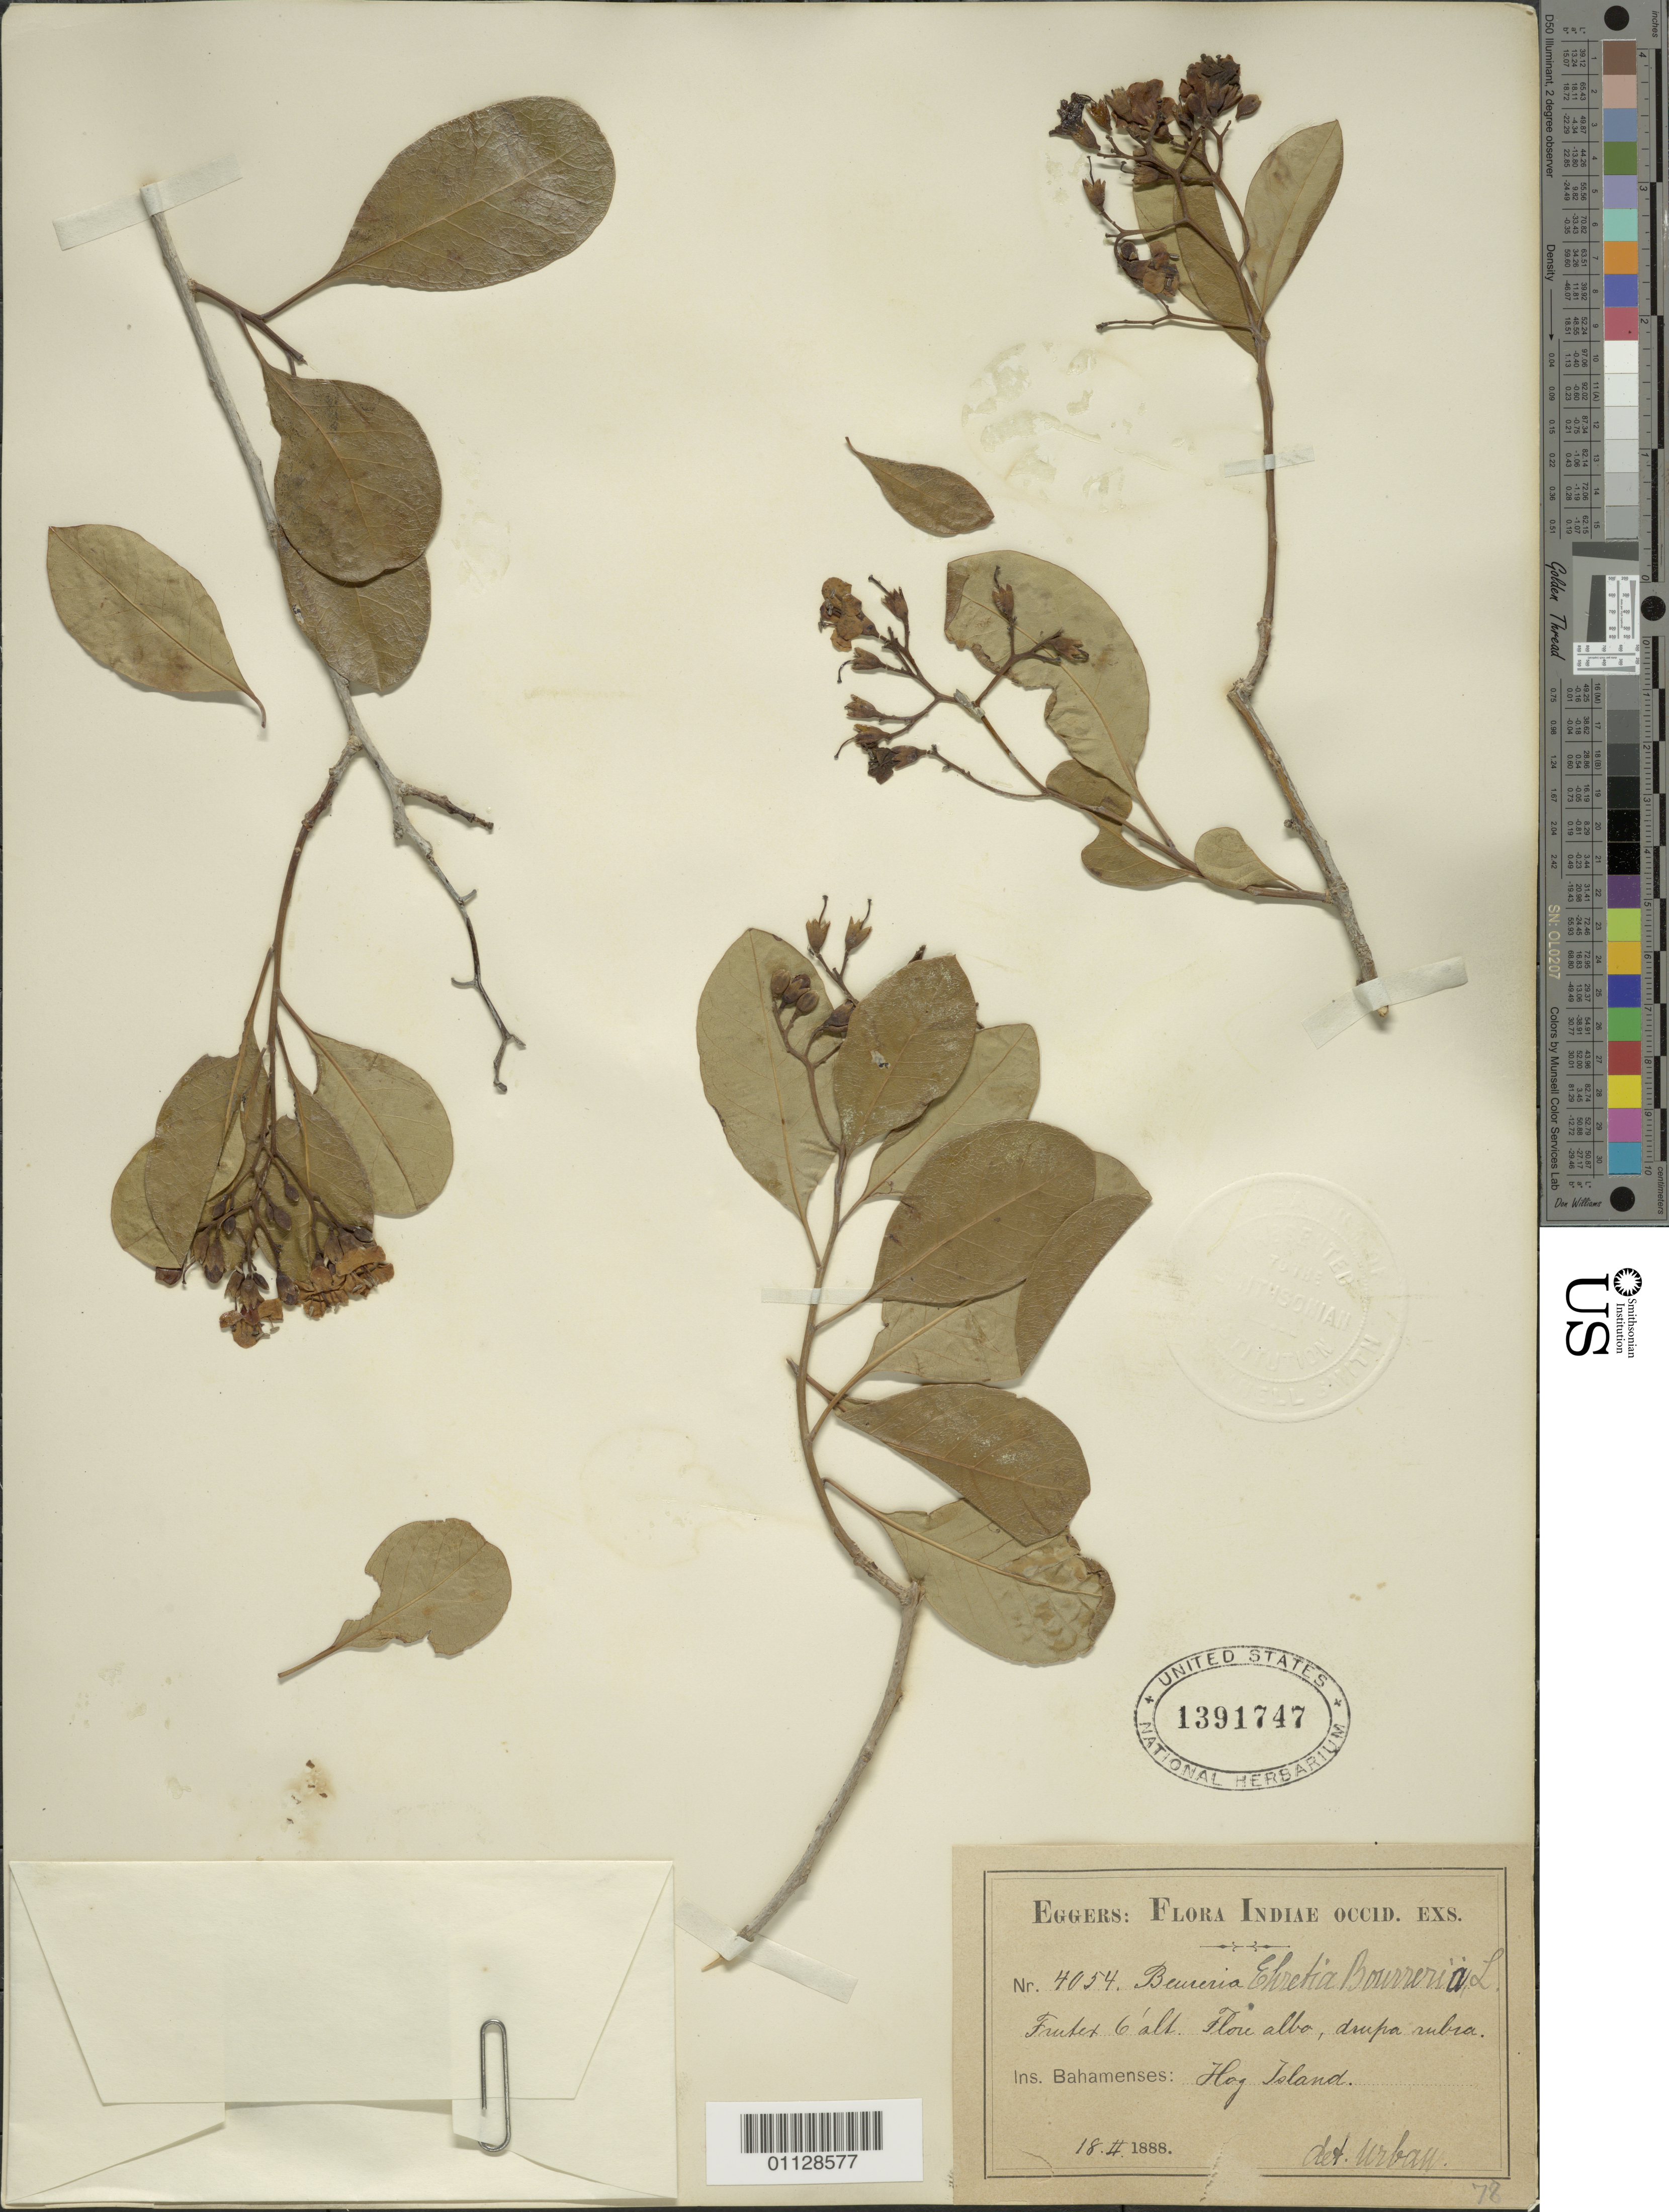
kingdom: Plantae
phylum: Tracheophyta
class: Magnoliopsida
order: Boraginales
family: Ehretiaceae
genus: Bourreria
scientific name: Bourreria succulenta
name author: Jacq.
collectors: H. F. A. von Eggers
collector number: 4054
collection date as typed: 18 Feb 1888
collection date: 1888-02-18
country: Bahamas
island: Hog I.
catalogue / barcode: US 1391747